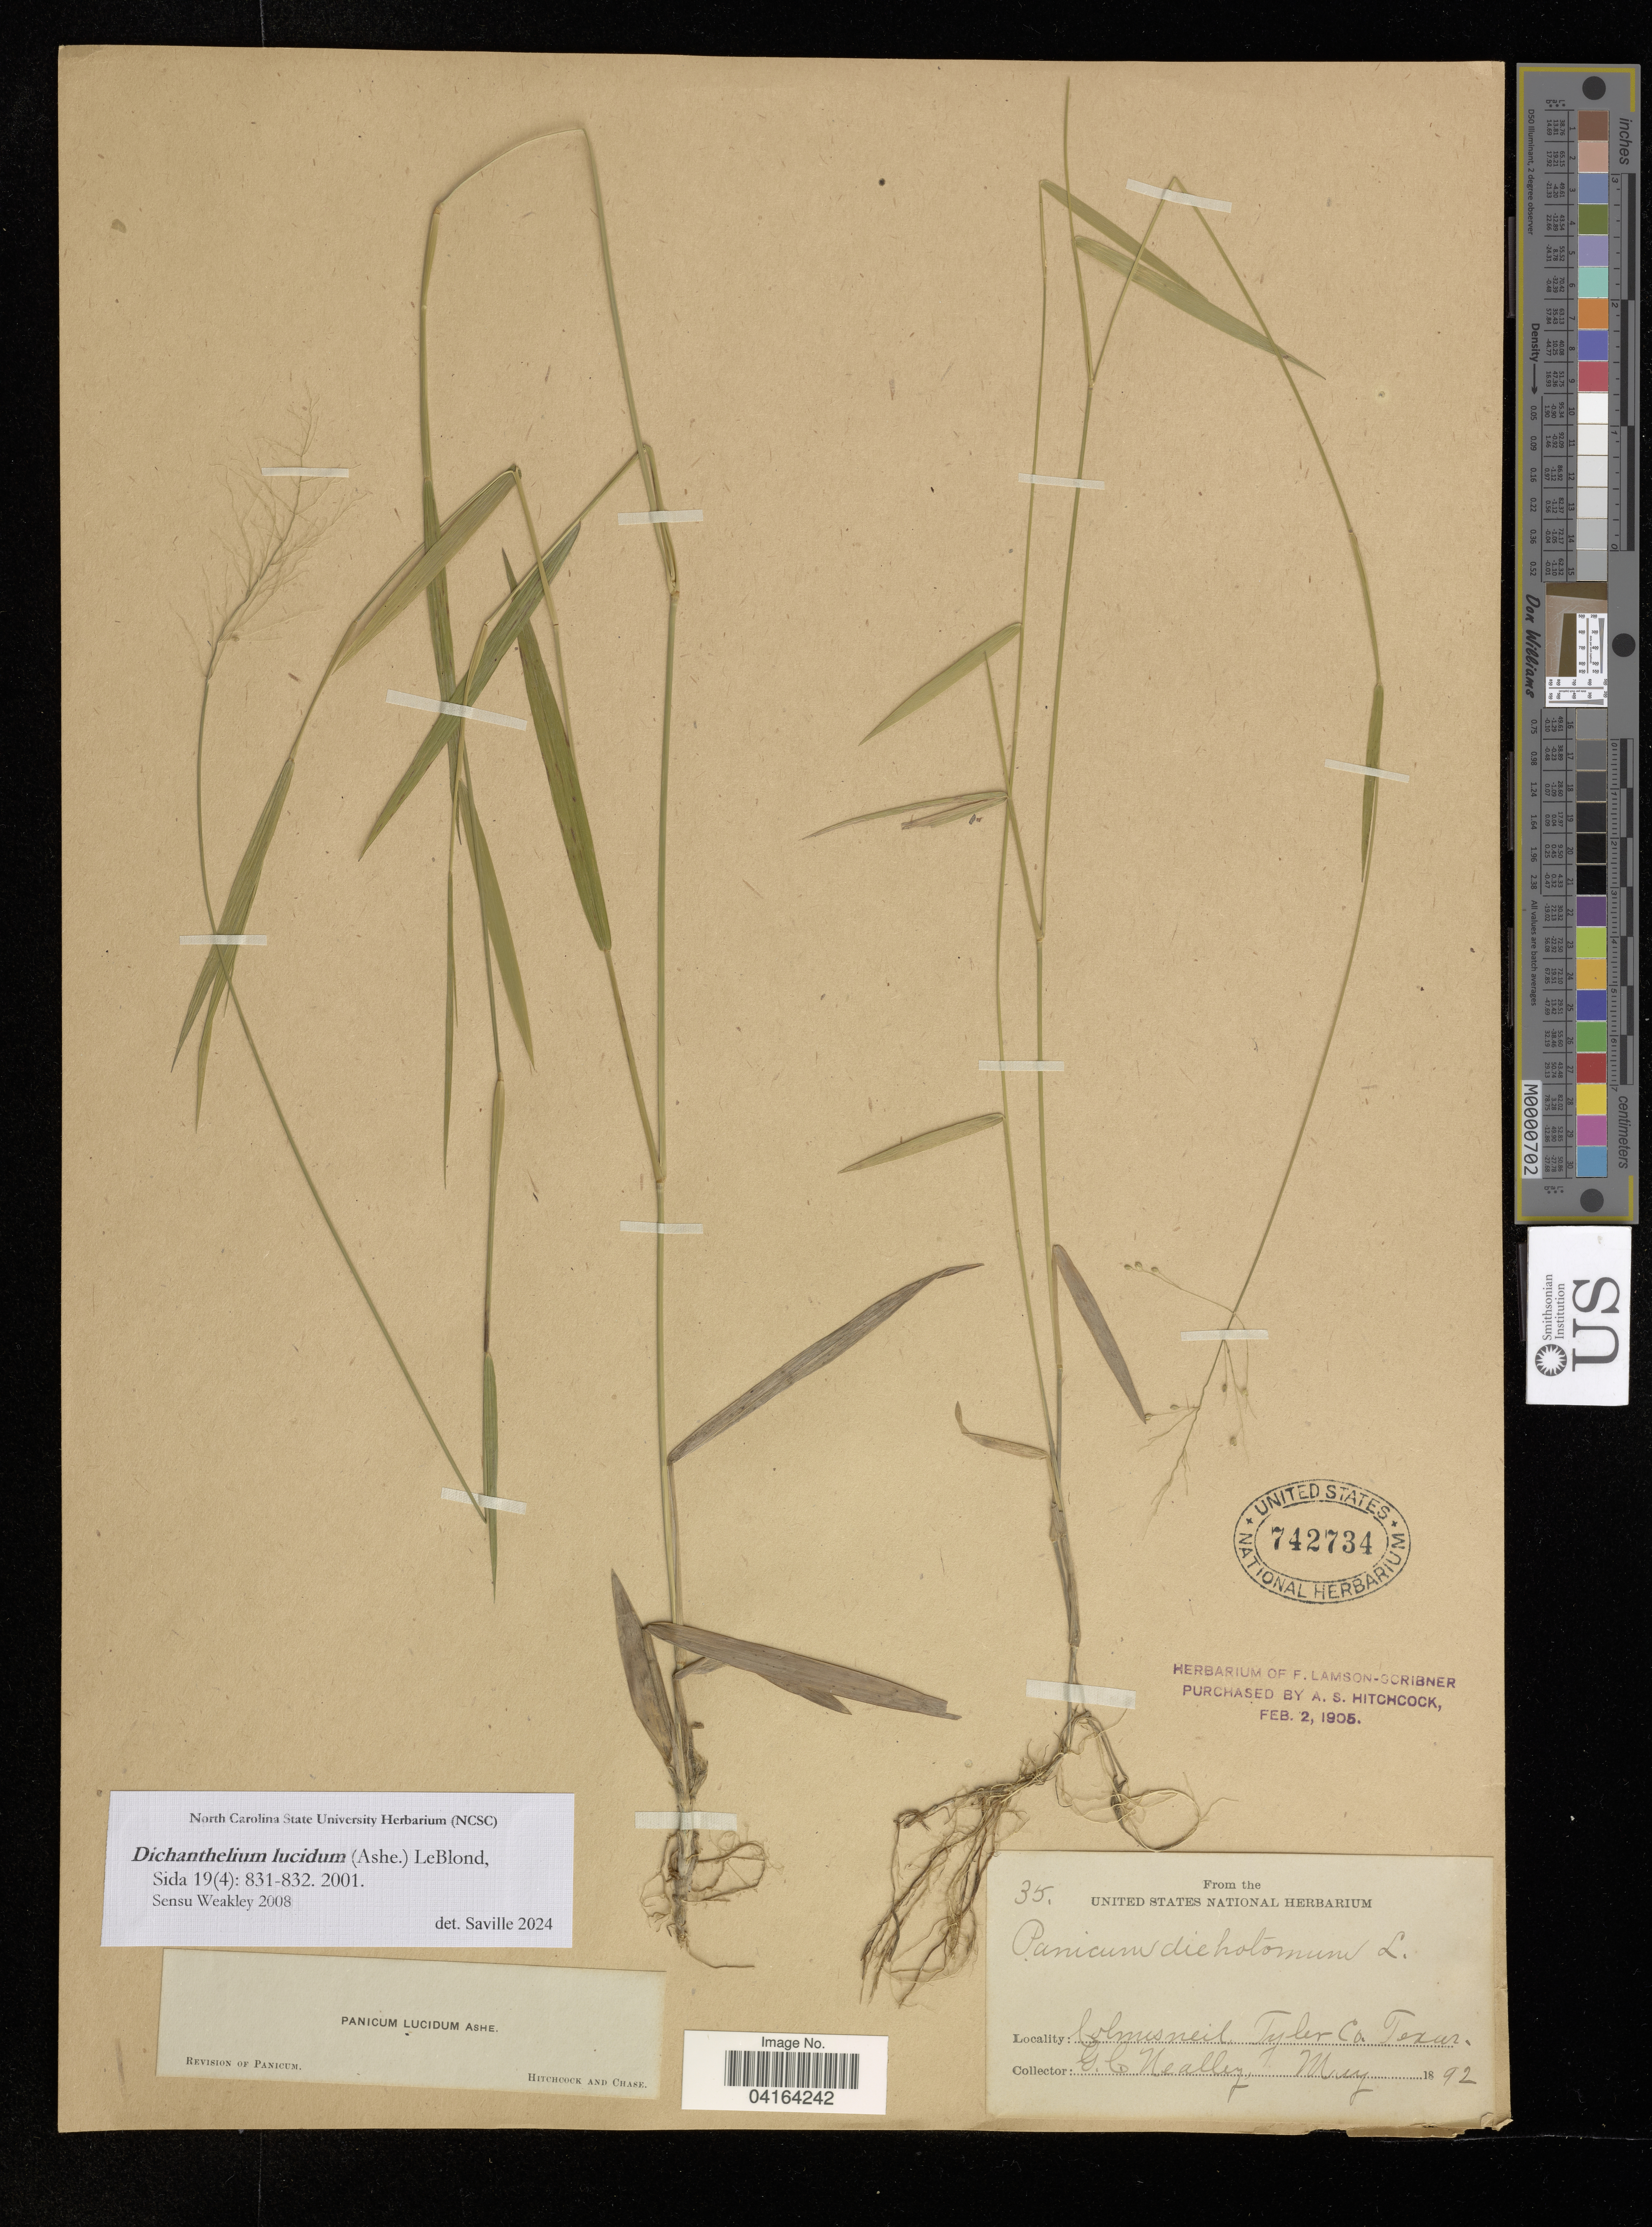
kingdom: Plantae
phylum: Tracheophyta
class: Liliopsida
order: Poales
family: Poaceae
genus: Dichanthelium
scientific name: Dichanthelium lucidum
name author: (Ashe) LeBlond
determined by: Saville, A. C., (NCSC), North Carolina State University (UNITED STATES)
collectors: G. C. Nealley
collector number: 35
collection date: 1892-05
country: United States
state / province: Texas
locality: Colmesneil. Tyler Co.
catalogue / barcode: US 742734